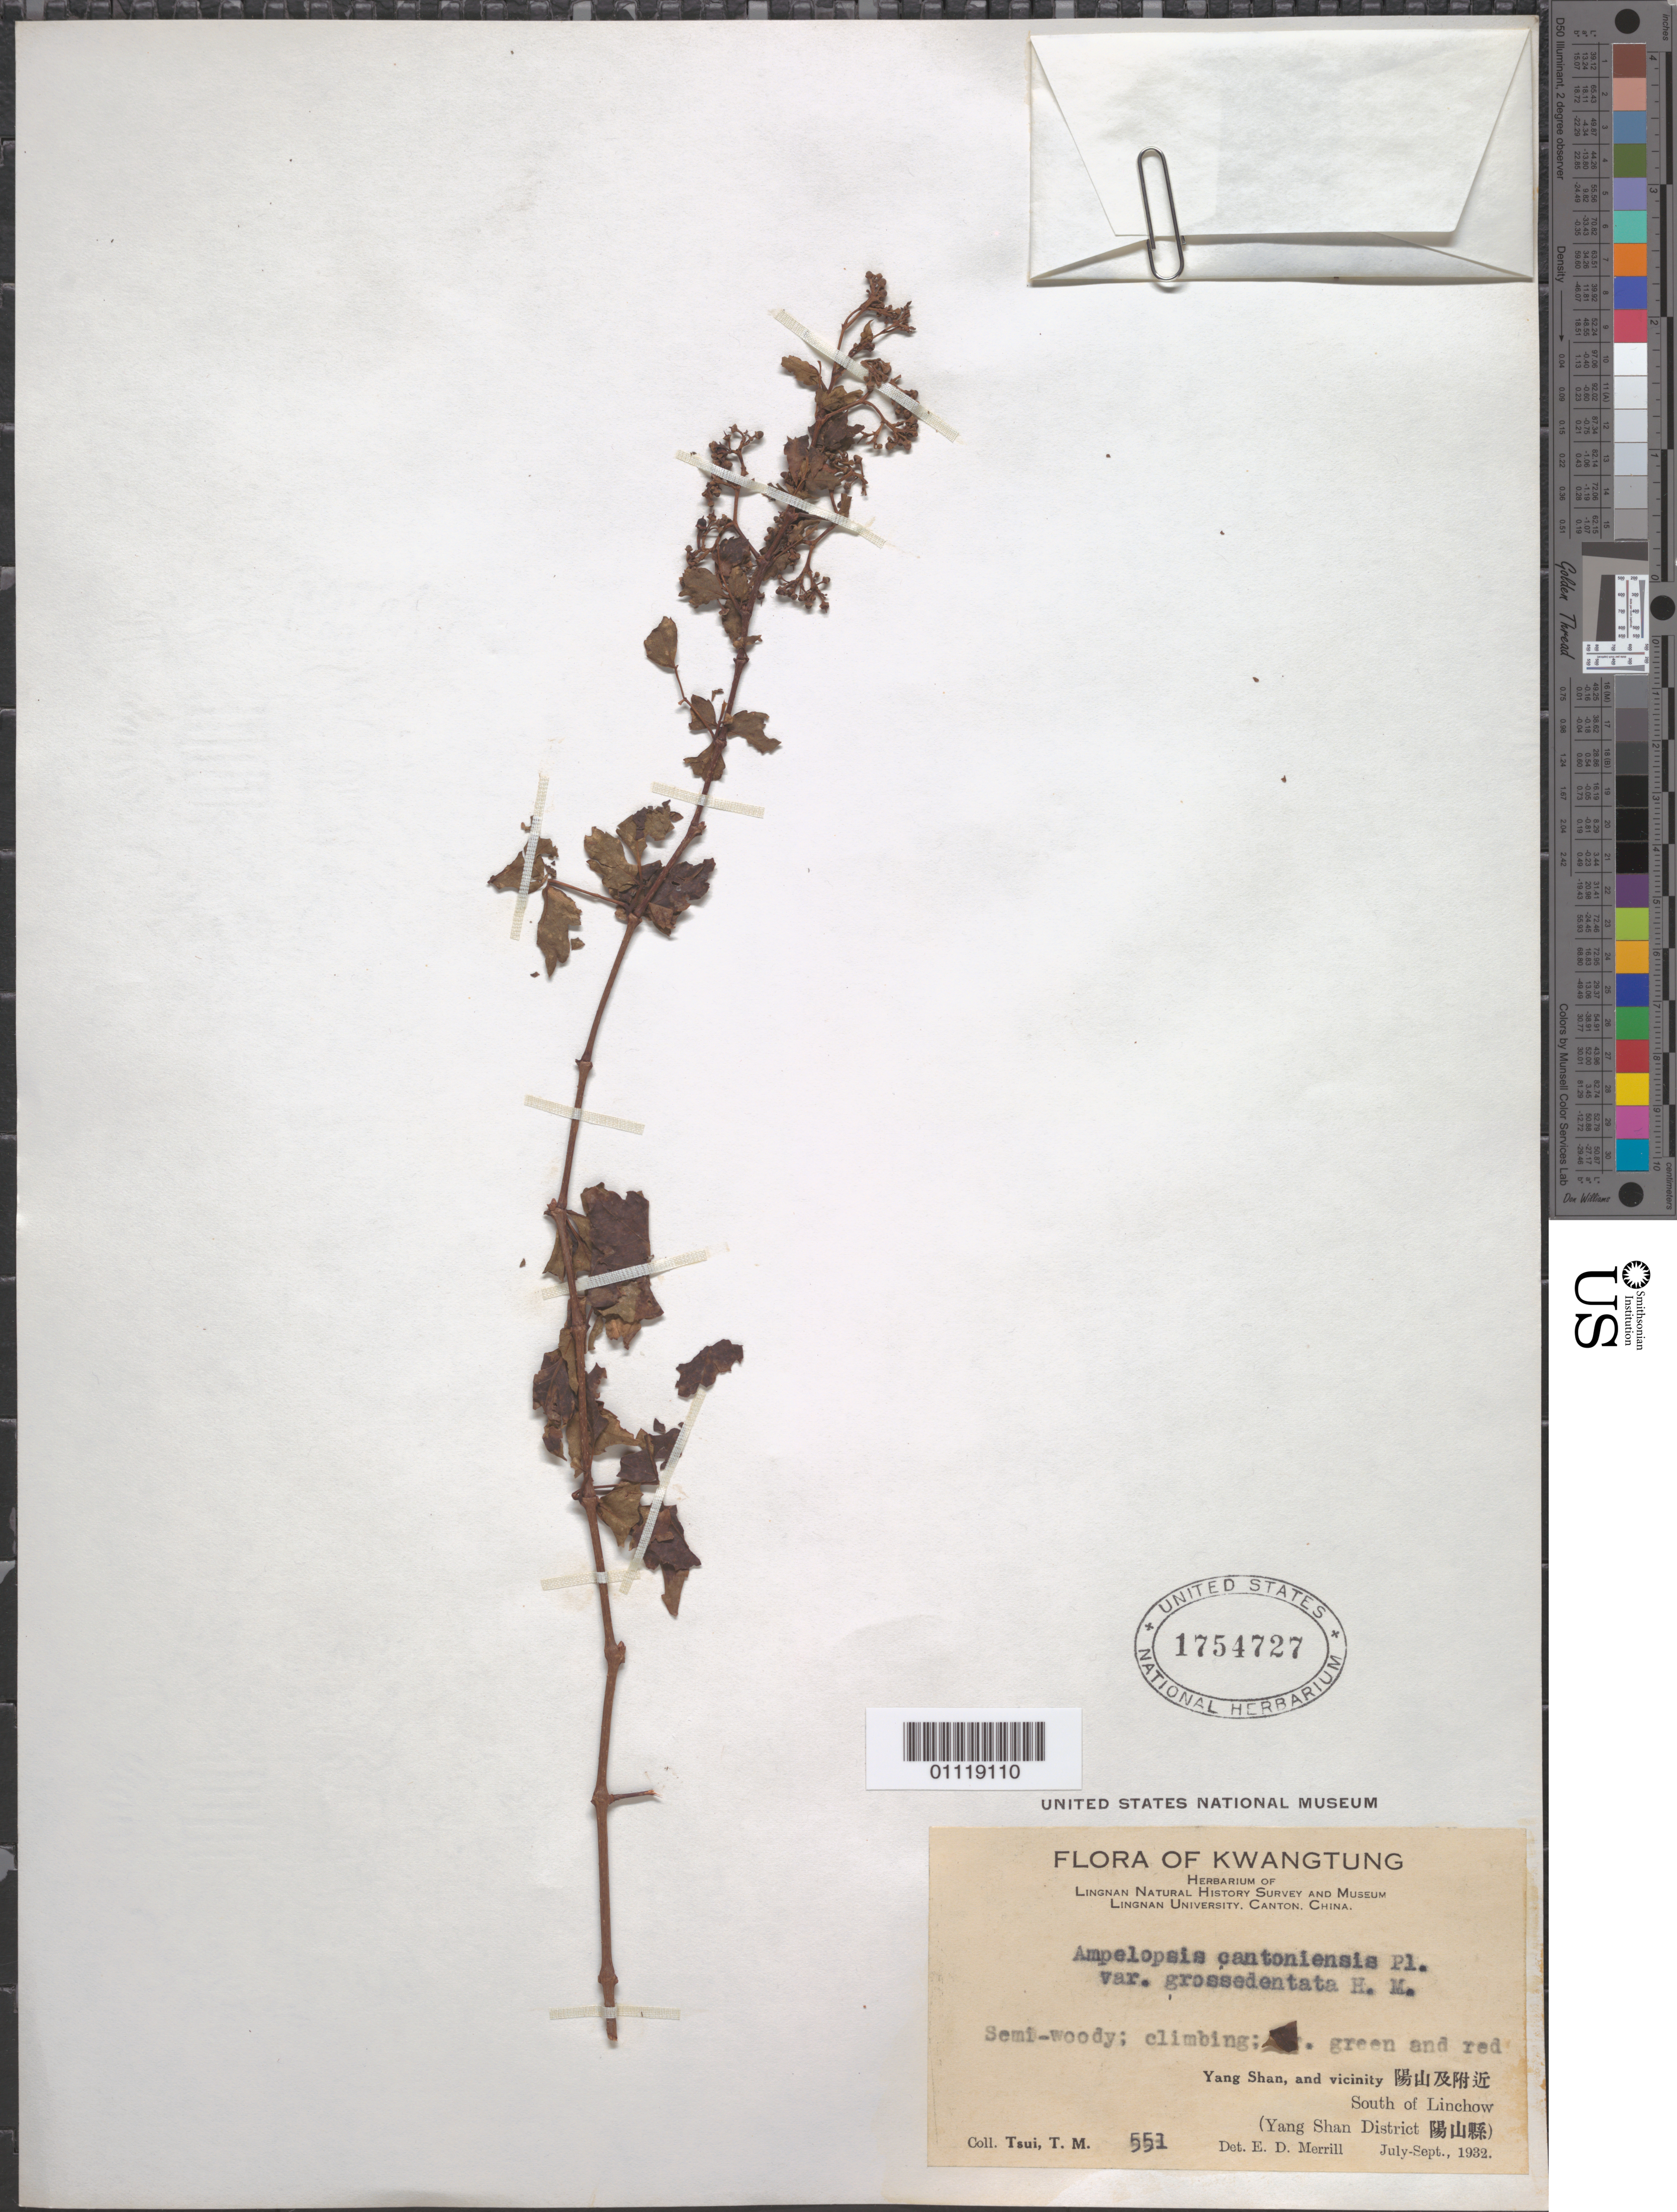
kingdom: Plantae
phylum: Tracheophyta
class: Magnoliopsida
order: Vitales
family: Vitaceae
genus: Ampelopsis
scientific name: Ampelopsis cantoniensis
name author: (W. Hook. & H.J. Arn.) Planch.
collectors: T. Tsui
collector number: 551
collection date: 1932-07/1932-09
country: China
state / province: Guangdong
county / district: Yangchun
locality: S of Linchow.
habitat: Semi-woody; climbing.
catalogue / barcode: US 1754727